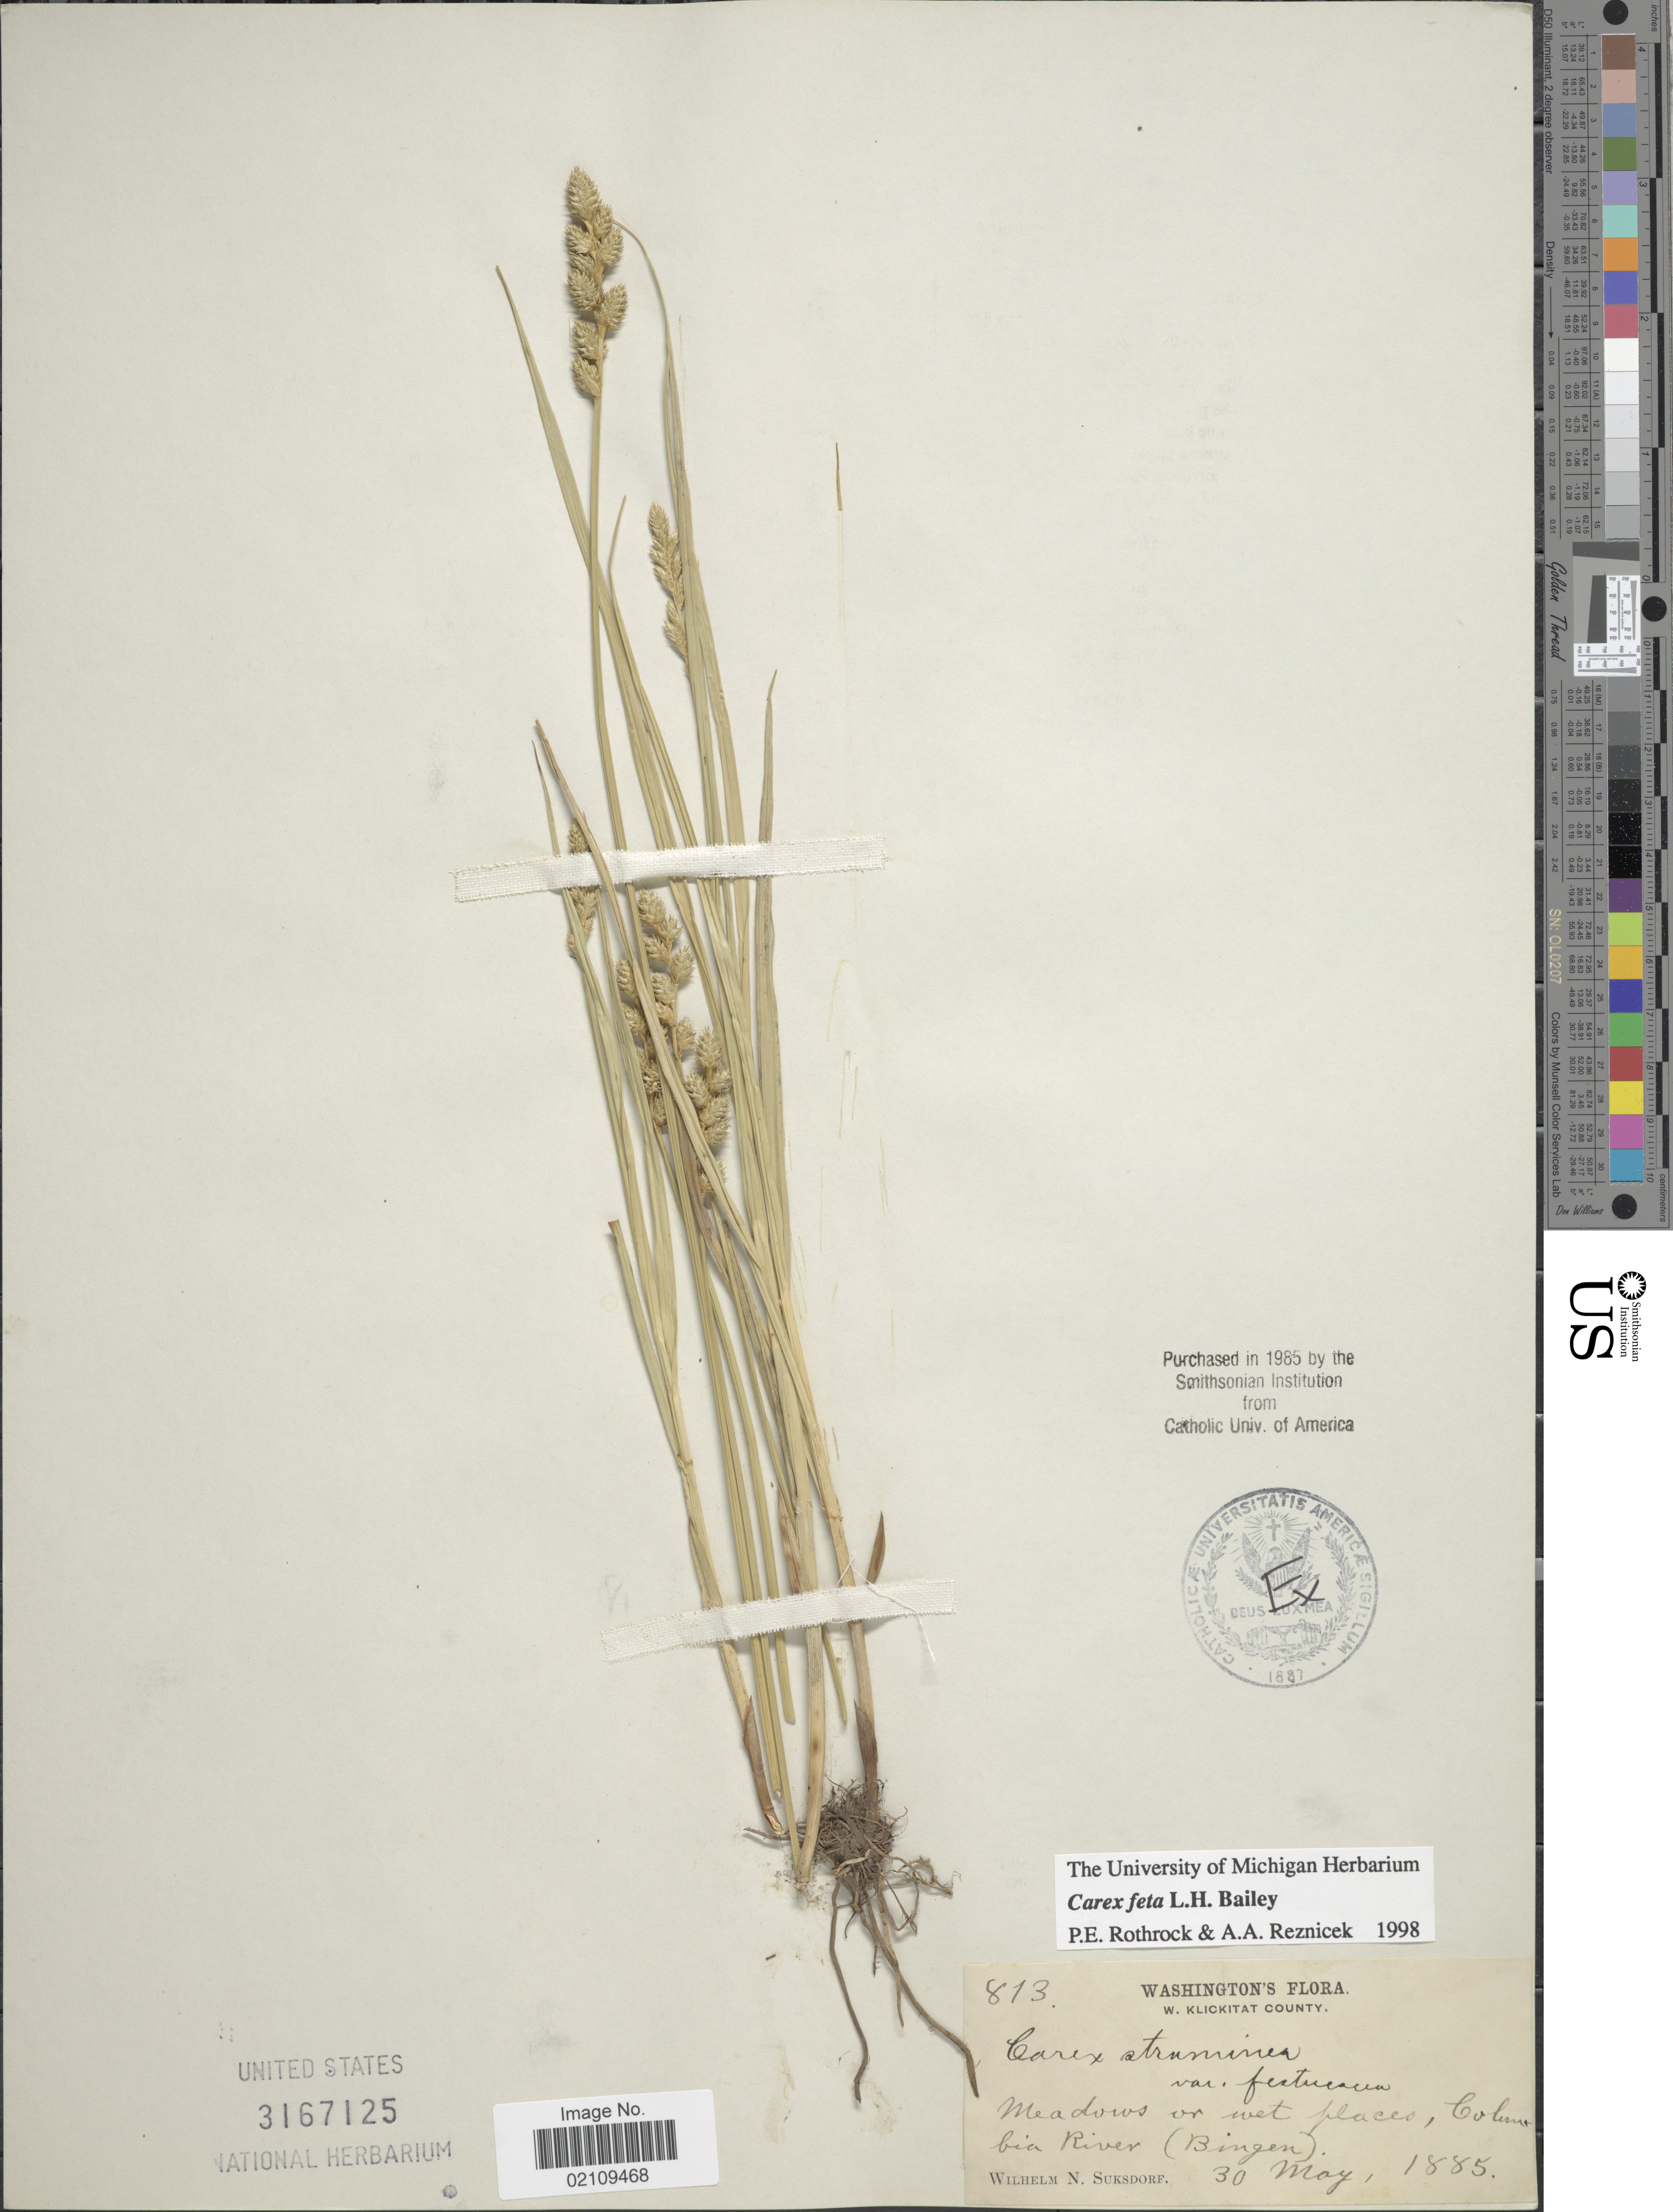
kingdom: Plantae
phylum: Tracheophyta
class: Liliopsida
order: Poales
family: Cyperaceae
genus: Carex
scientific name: Carex feta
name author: L.H. Bailey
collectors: W. N. Suksdorf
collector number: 813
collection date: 1885-05-30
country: United States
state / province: Washington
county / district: Klickitat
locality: W. Klickitat County, Meadows on wet places, Columbia River (Bingen)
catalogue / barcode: US 3167125